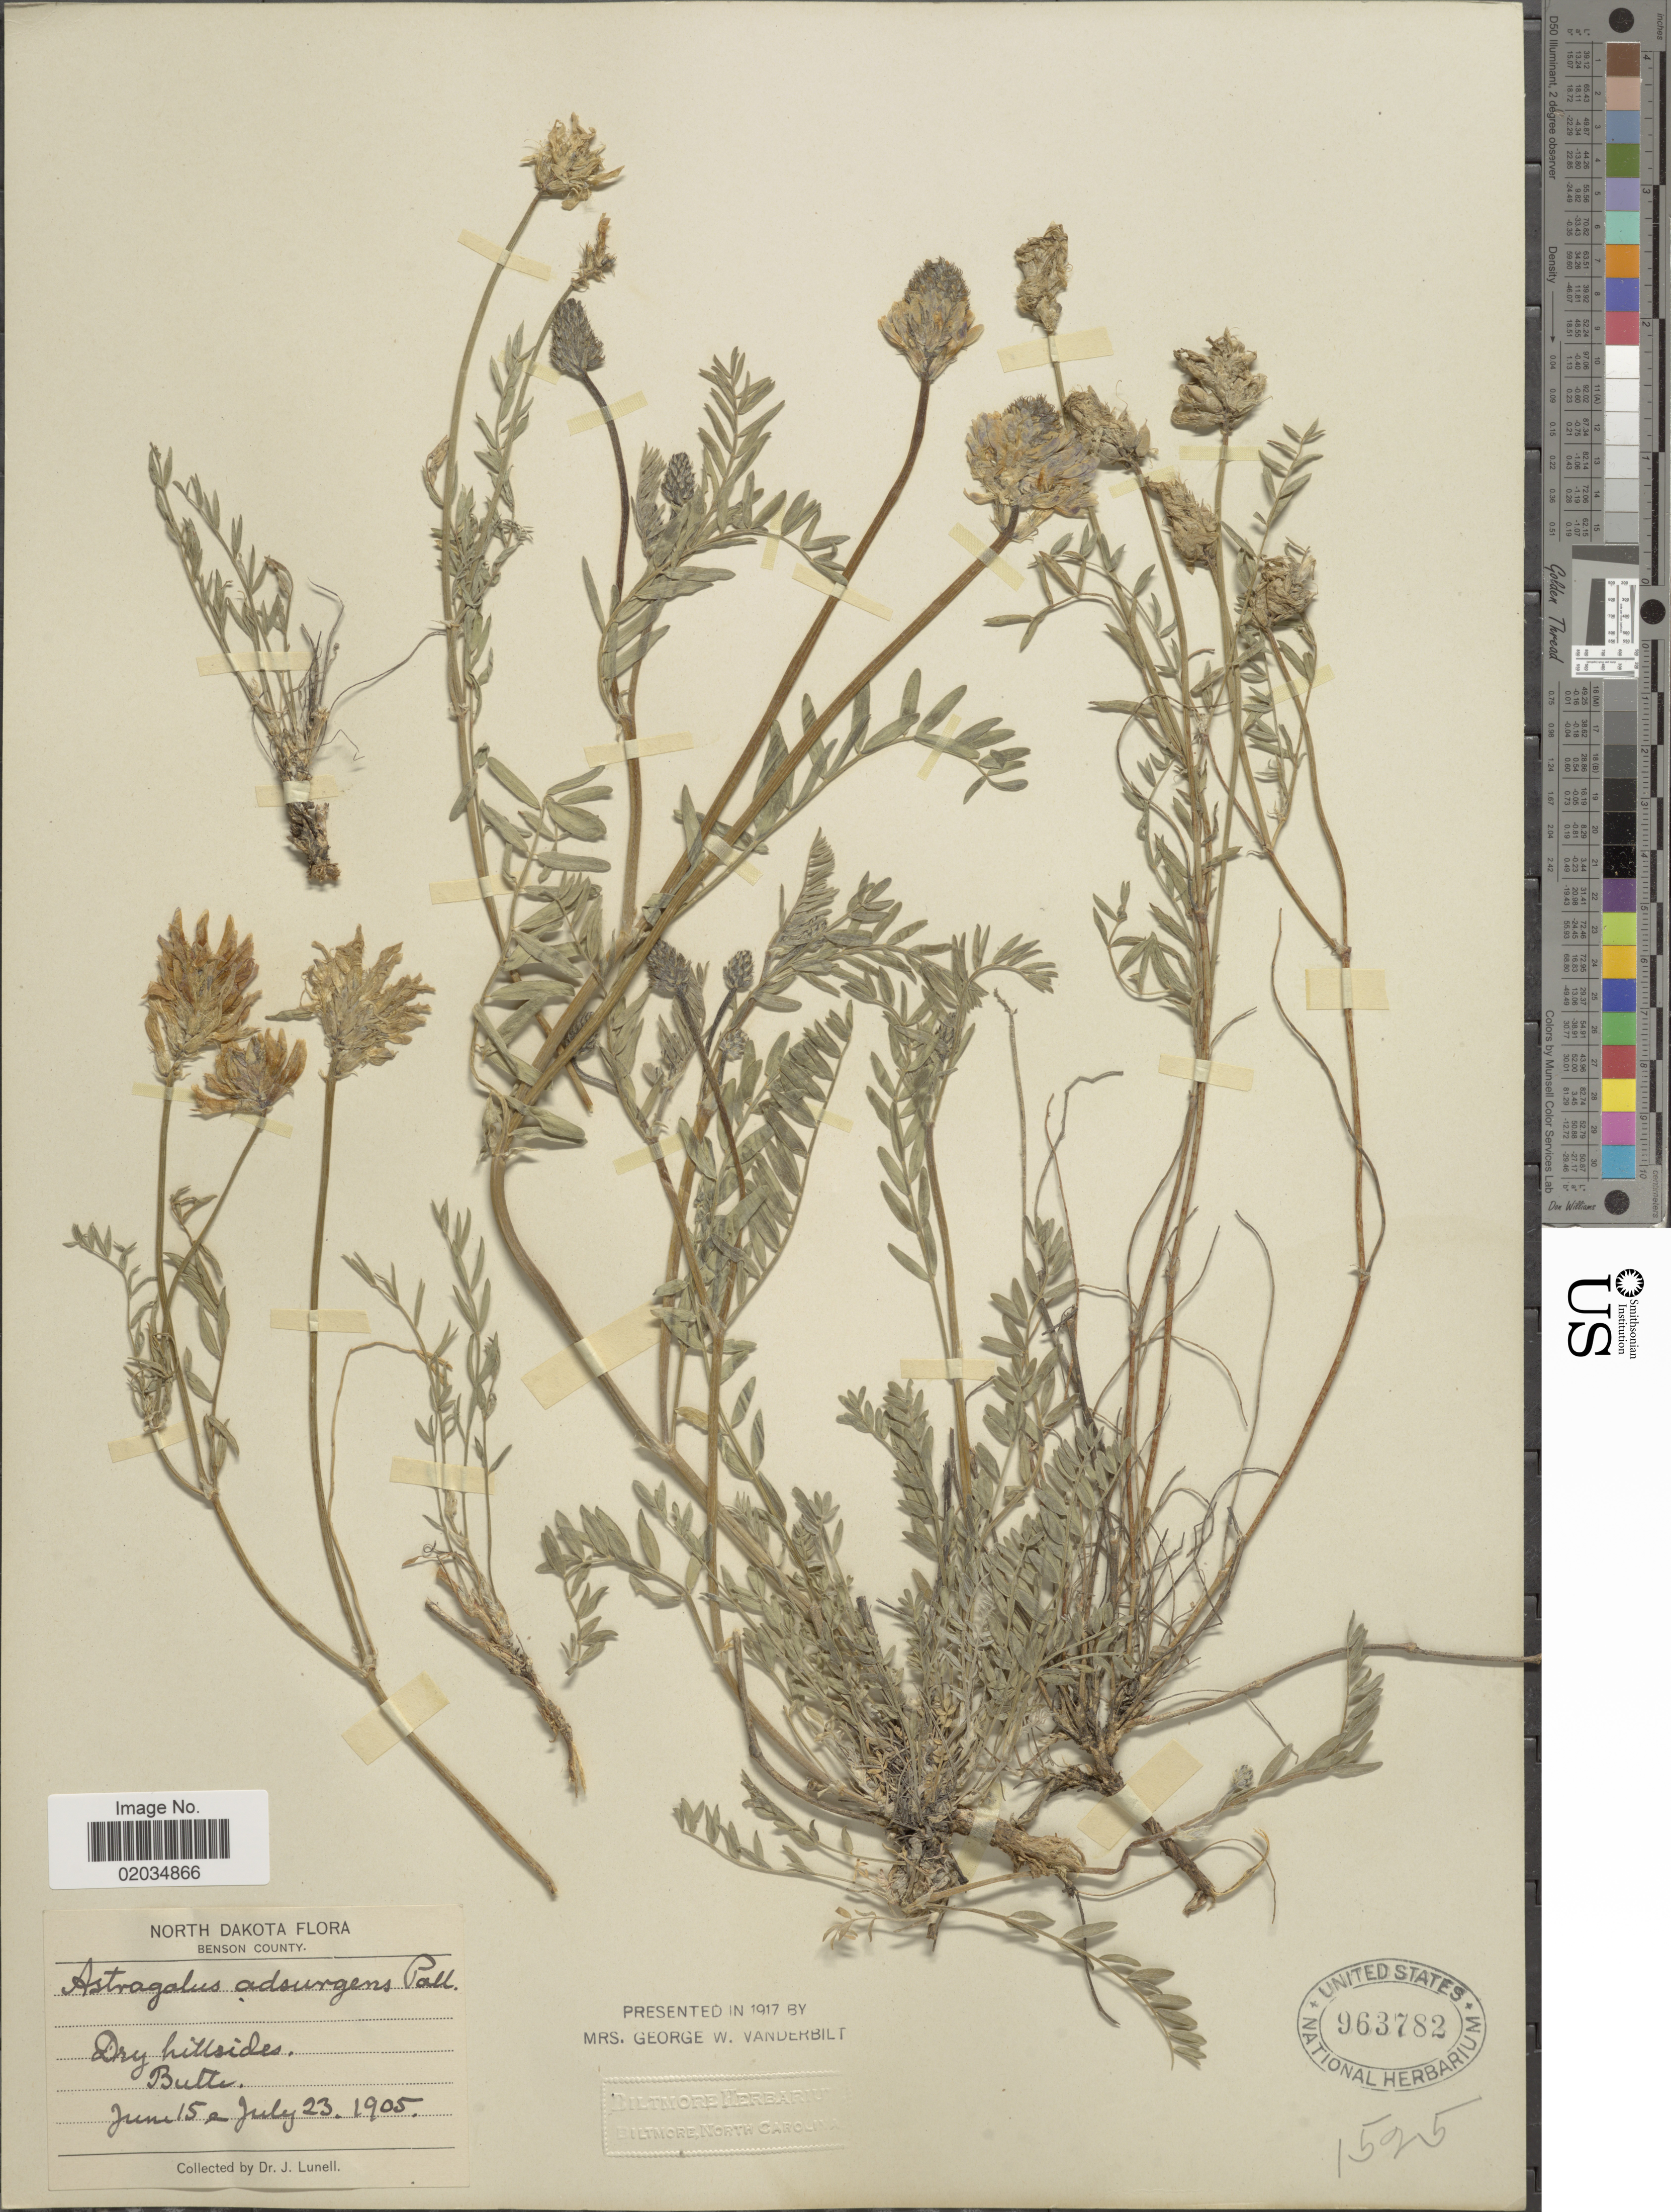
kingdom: Plantae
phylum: Tracheophyta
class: Magnoliopsida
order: Fabales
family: Fabaceae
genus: Astragalus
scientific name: Astragalus striatus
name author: Nutt.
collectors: J. Lunell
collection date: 1905-06-15/1905-07-23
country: United States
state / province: North Dakota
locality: Benson County. Butte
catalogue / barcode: US 963782